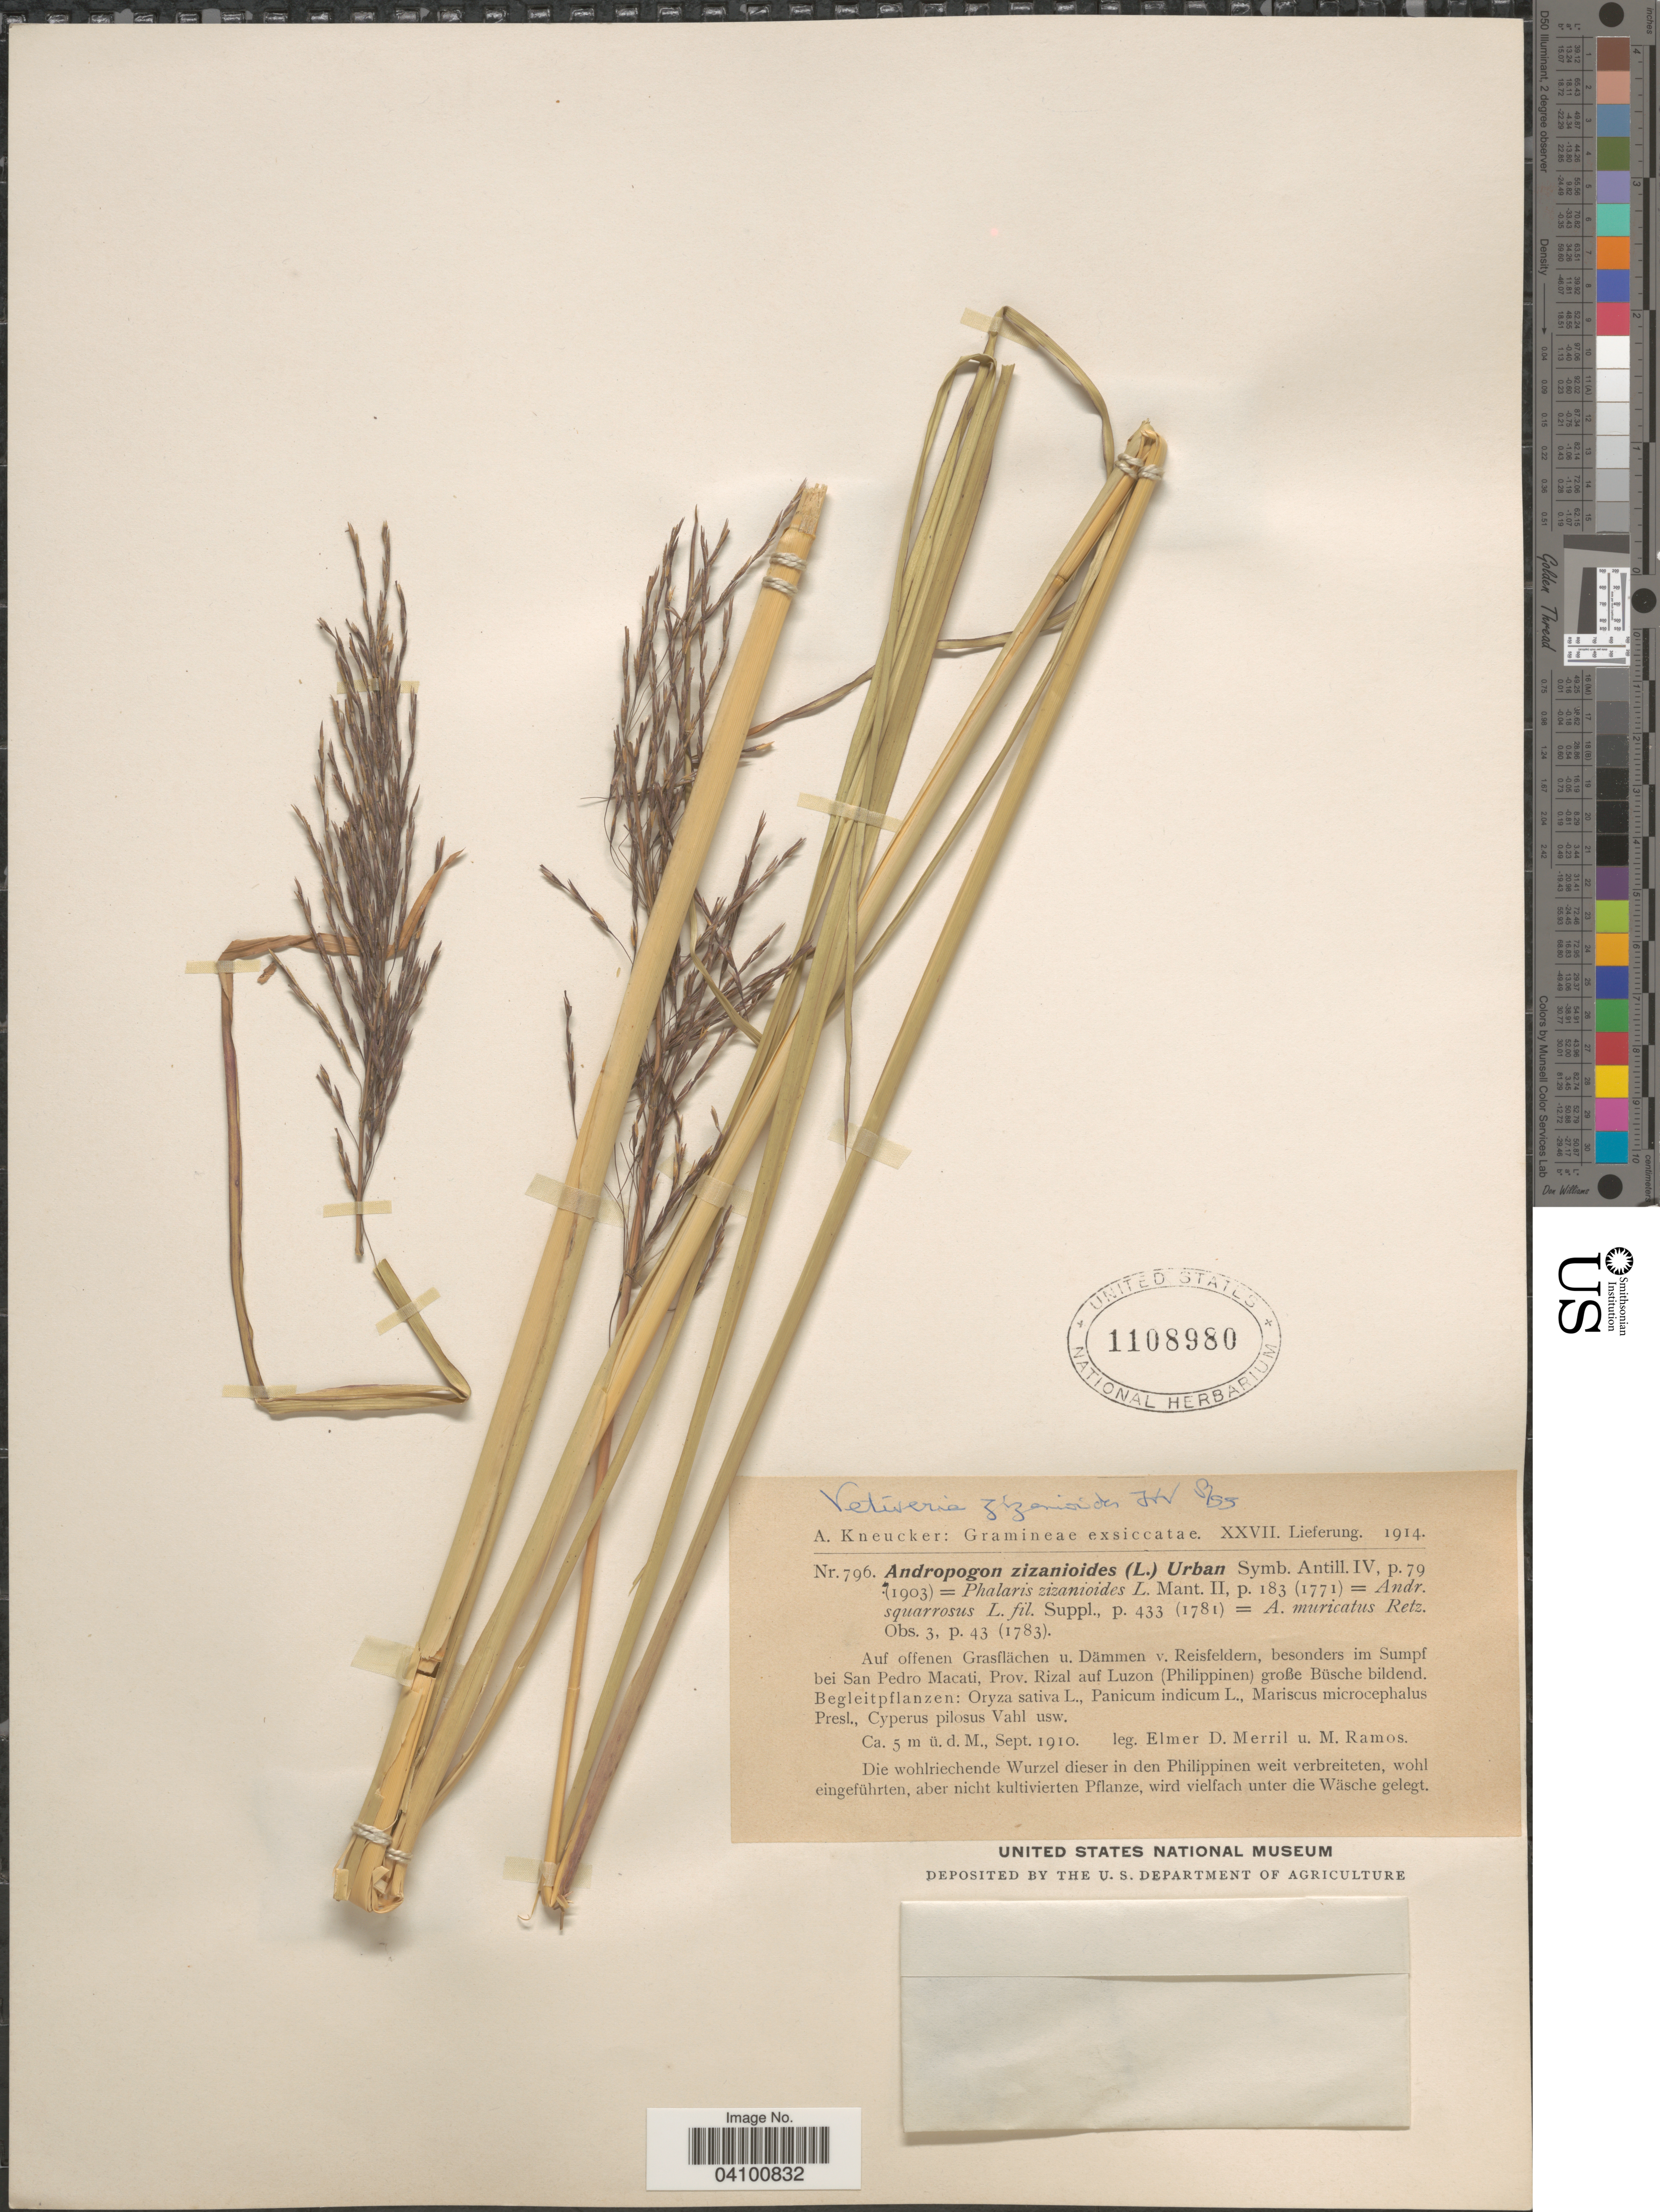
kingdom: Plantae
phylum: Tracheophyta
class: Liliopsida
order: Poales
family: Poaceae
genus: Chrysopogon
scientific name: Chrysopogon zizanioides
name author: (L.) Roberty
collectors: E. D. Merrill & M. Ramos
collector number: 796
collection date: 1910-09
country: Philippines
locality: Auf offenen Grasflächen u. Dämmen v. Reisfeldern, besonders im Sumpf bei San Pedro Macati, Prov. Rizal auf Luzon große Büsche bildend.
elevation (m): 5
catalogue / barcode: US 1108980